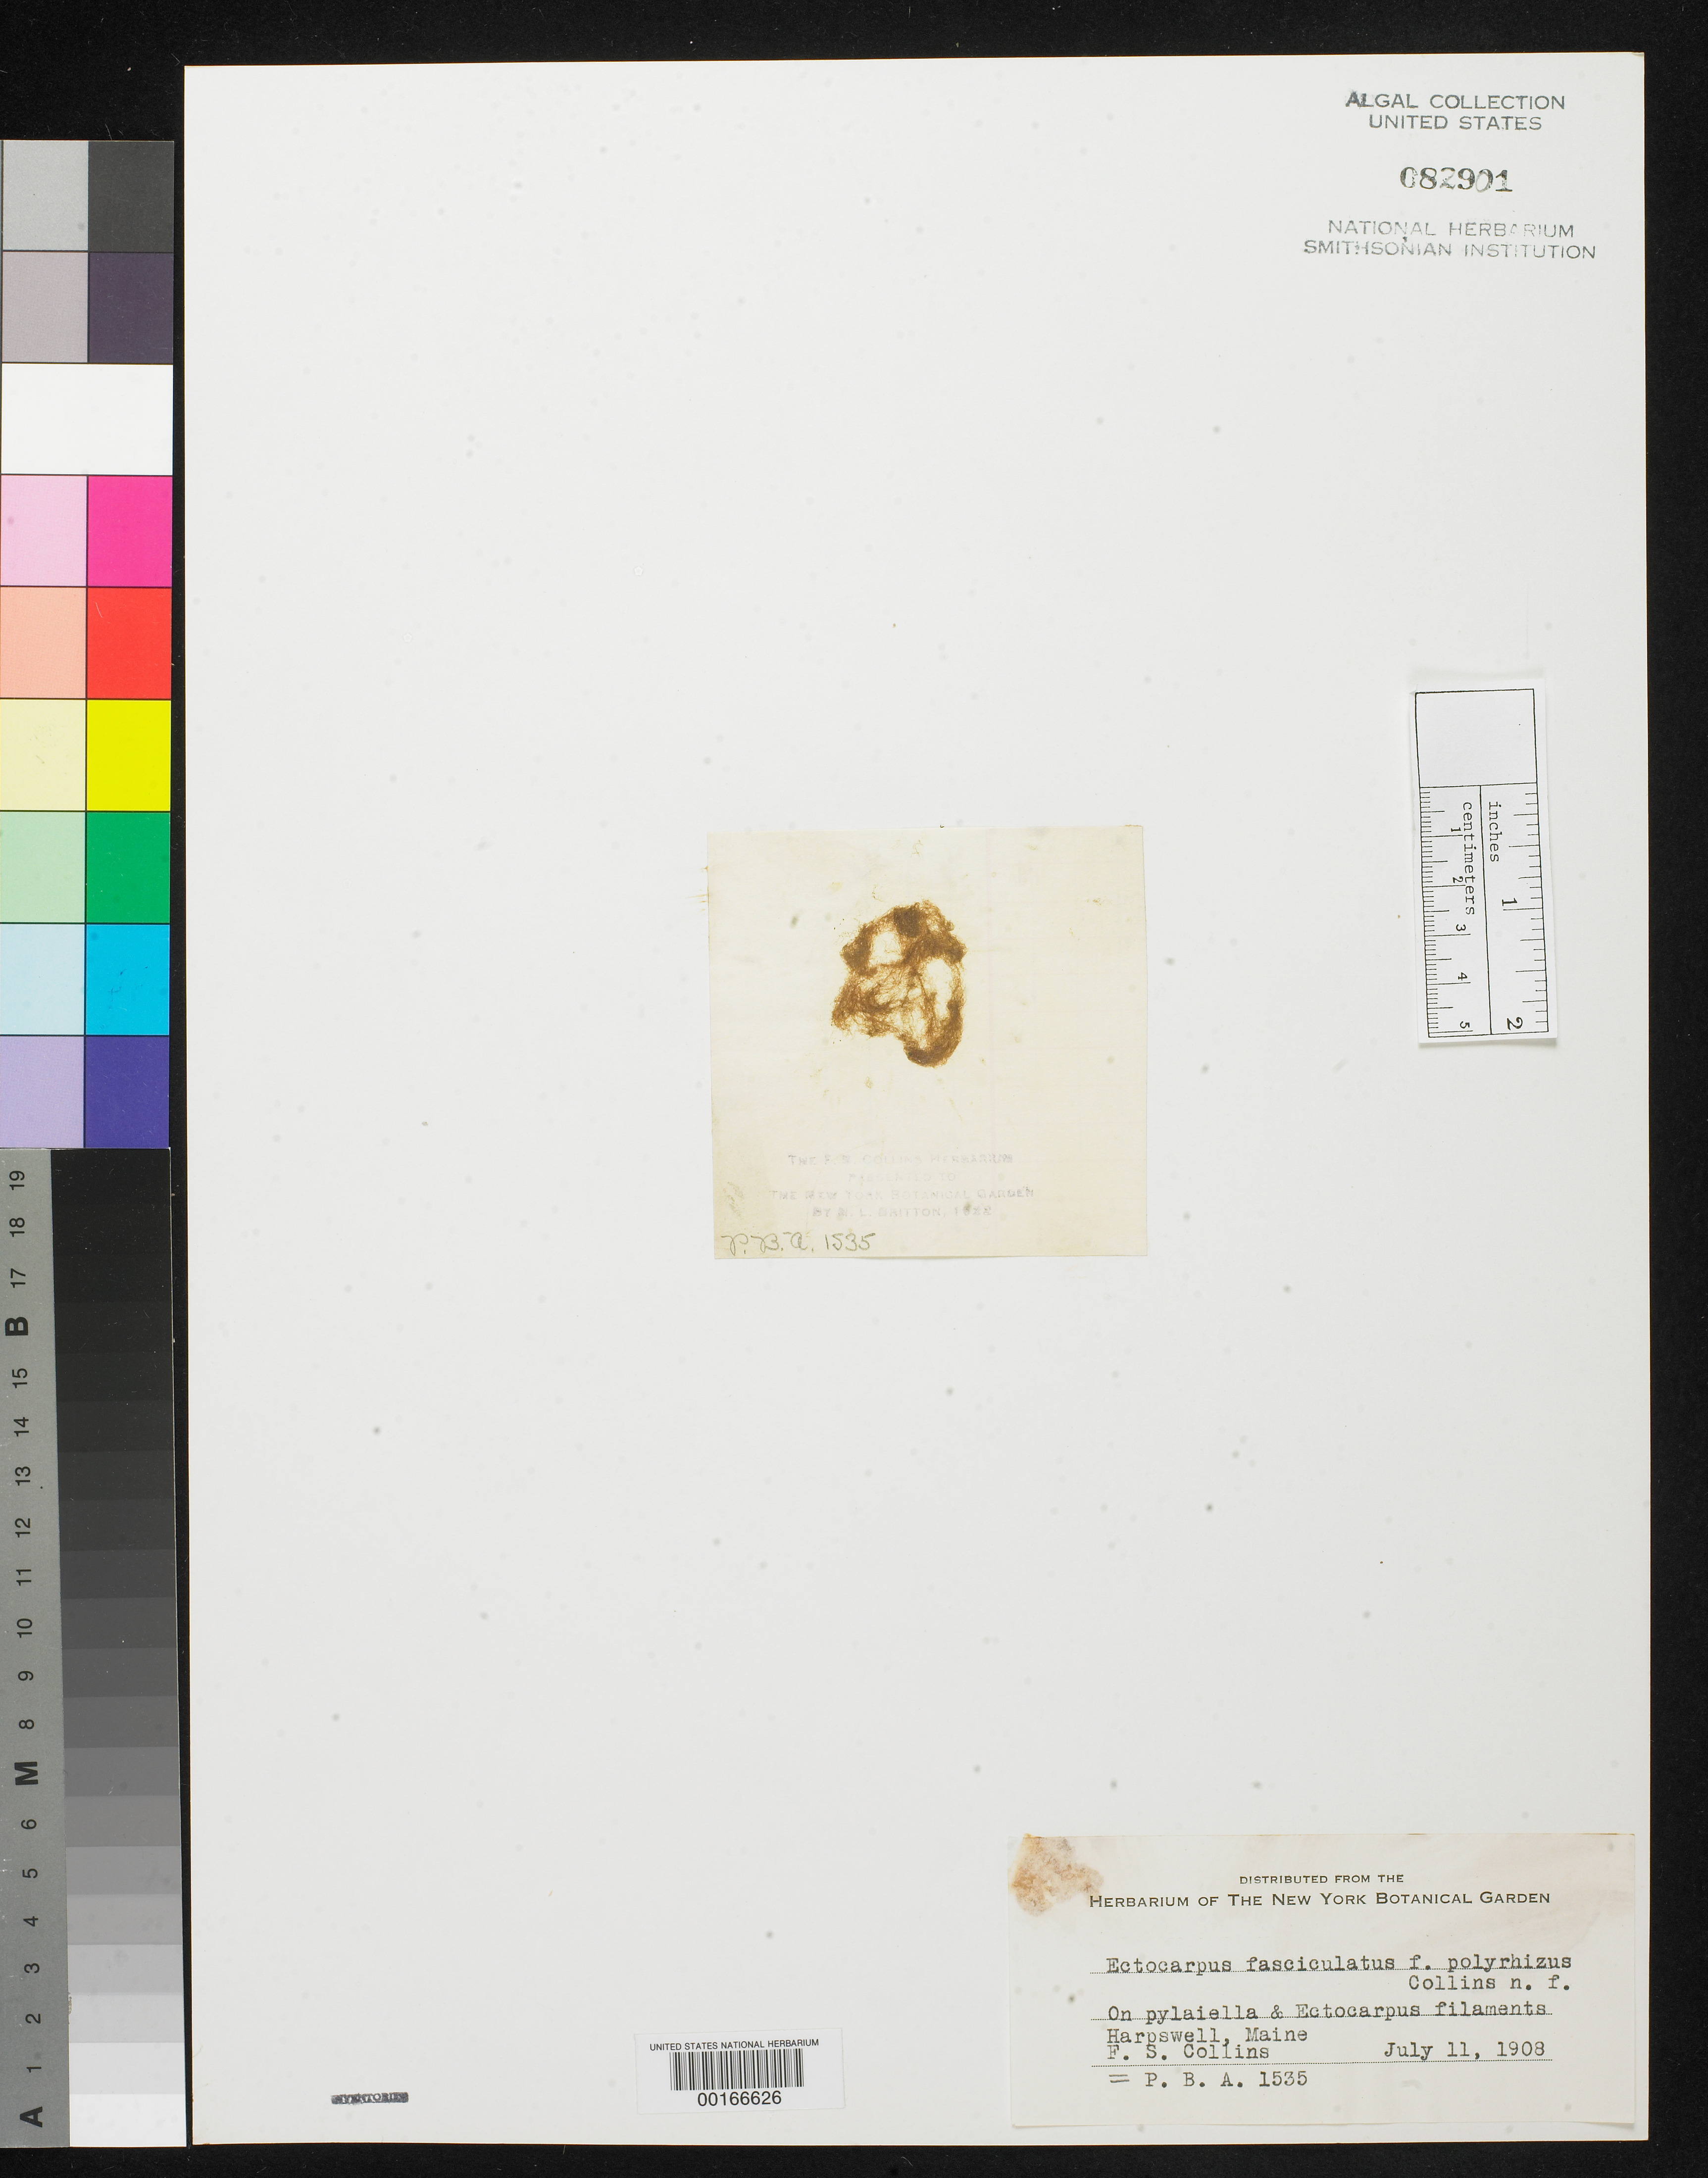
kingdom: Chromista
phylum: Ochrophyta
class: Phaeophyceae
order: Ectocarpales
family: Ectocarpaceae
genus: Ectocarpus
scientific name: Ectocarpus fasciculatus f. polyrhizus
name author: Collins in Collins et al.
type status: Isotype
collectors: F. Collins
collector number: PB-A 1535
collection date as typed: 11 Jul 1908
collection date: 1908-07-11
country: United States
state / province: Maine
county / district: Cumberland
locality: Harpswell.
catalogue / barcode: US 82901